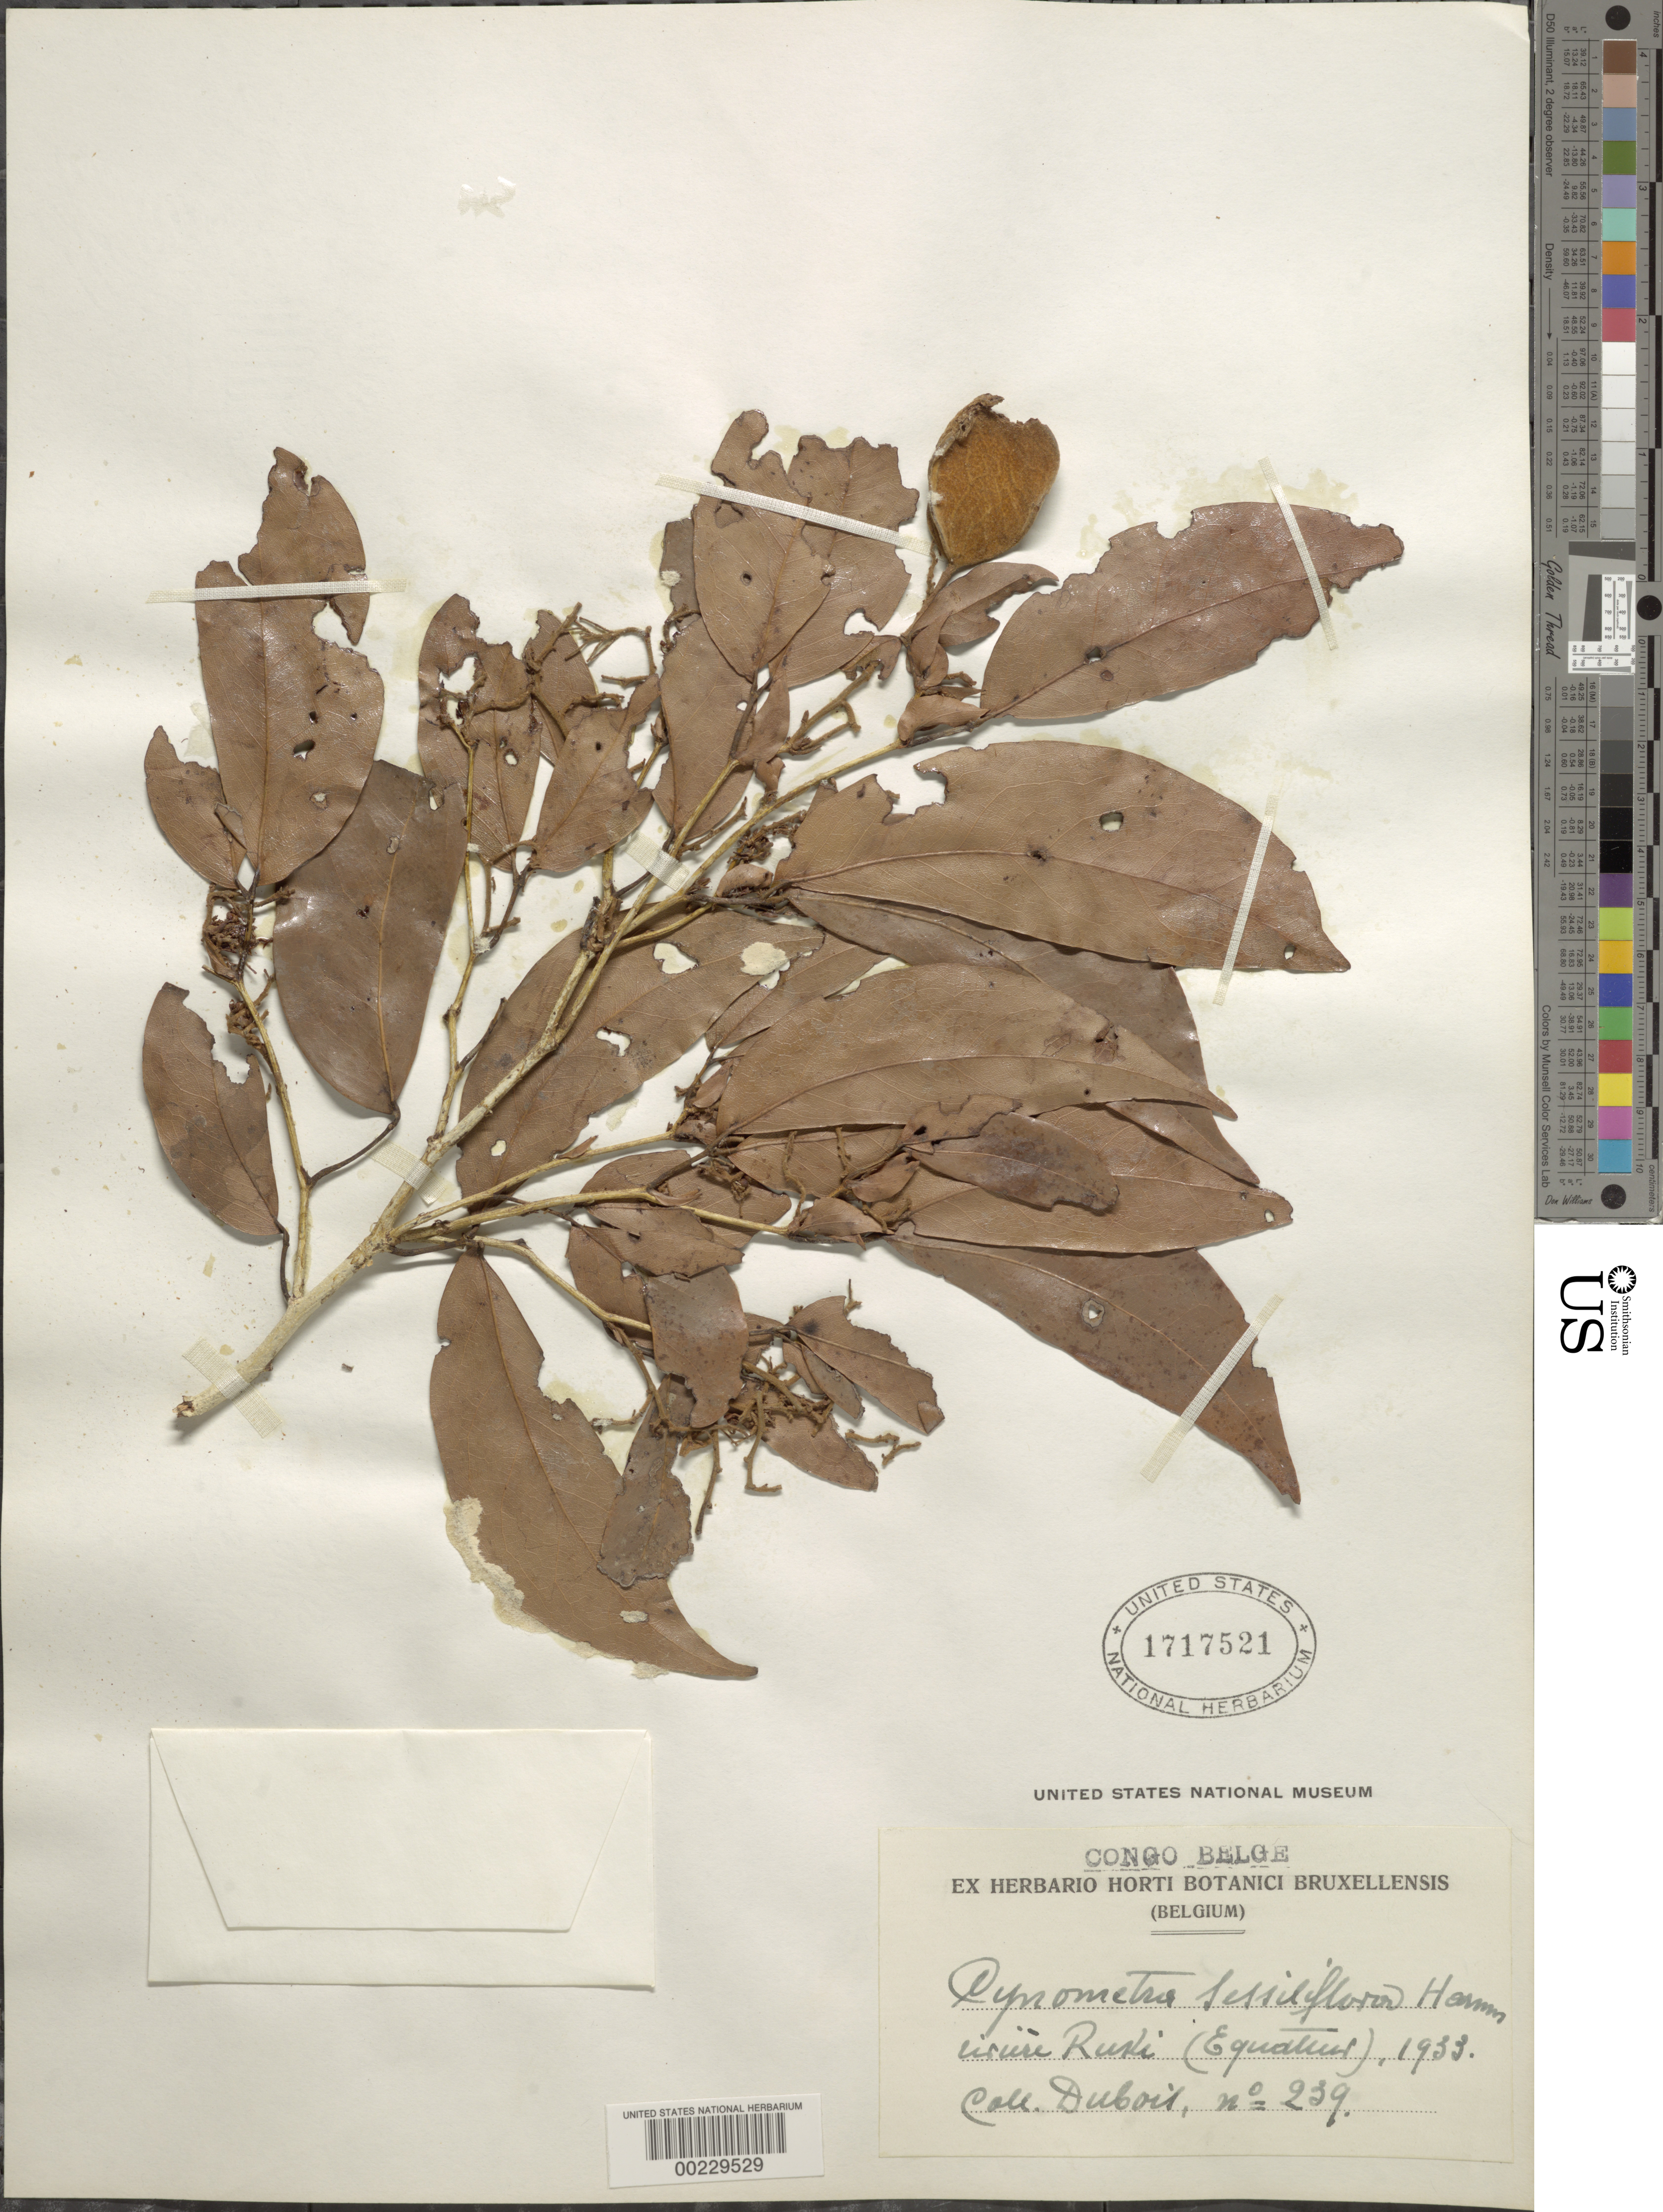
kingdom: Plantae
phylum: Tracheophyta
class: Magnoliopsida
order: Fabales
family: Fabaceae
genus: Cynometra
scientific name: Cynometra sessiliflora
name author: Harms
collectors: -. Dubois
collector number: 239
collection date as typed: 1933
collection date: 1933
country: Congo, Democratic Republic of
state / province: Équateur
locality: Ruki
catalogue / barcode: US 1717521